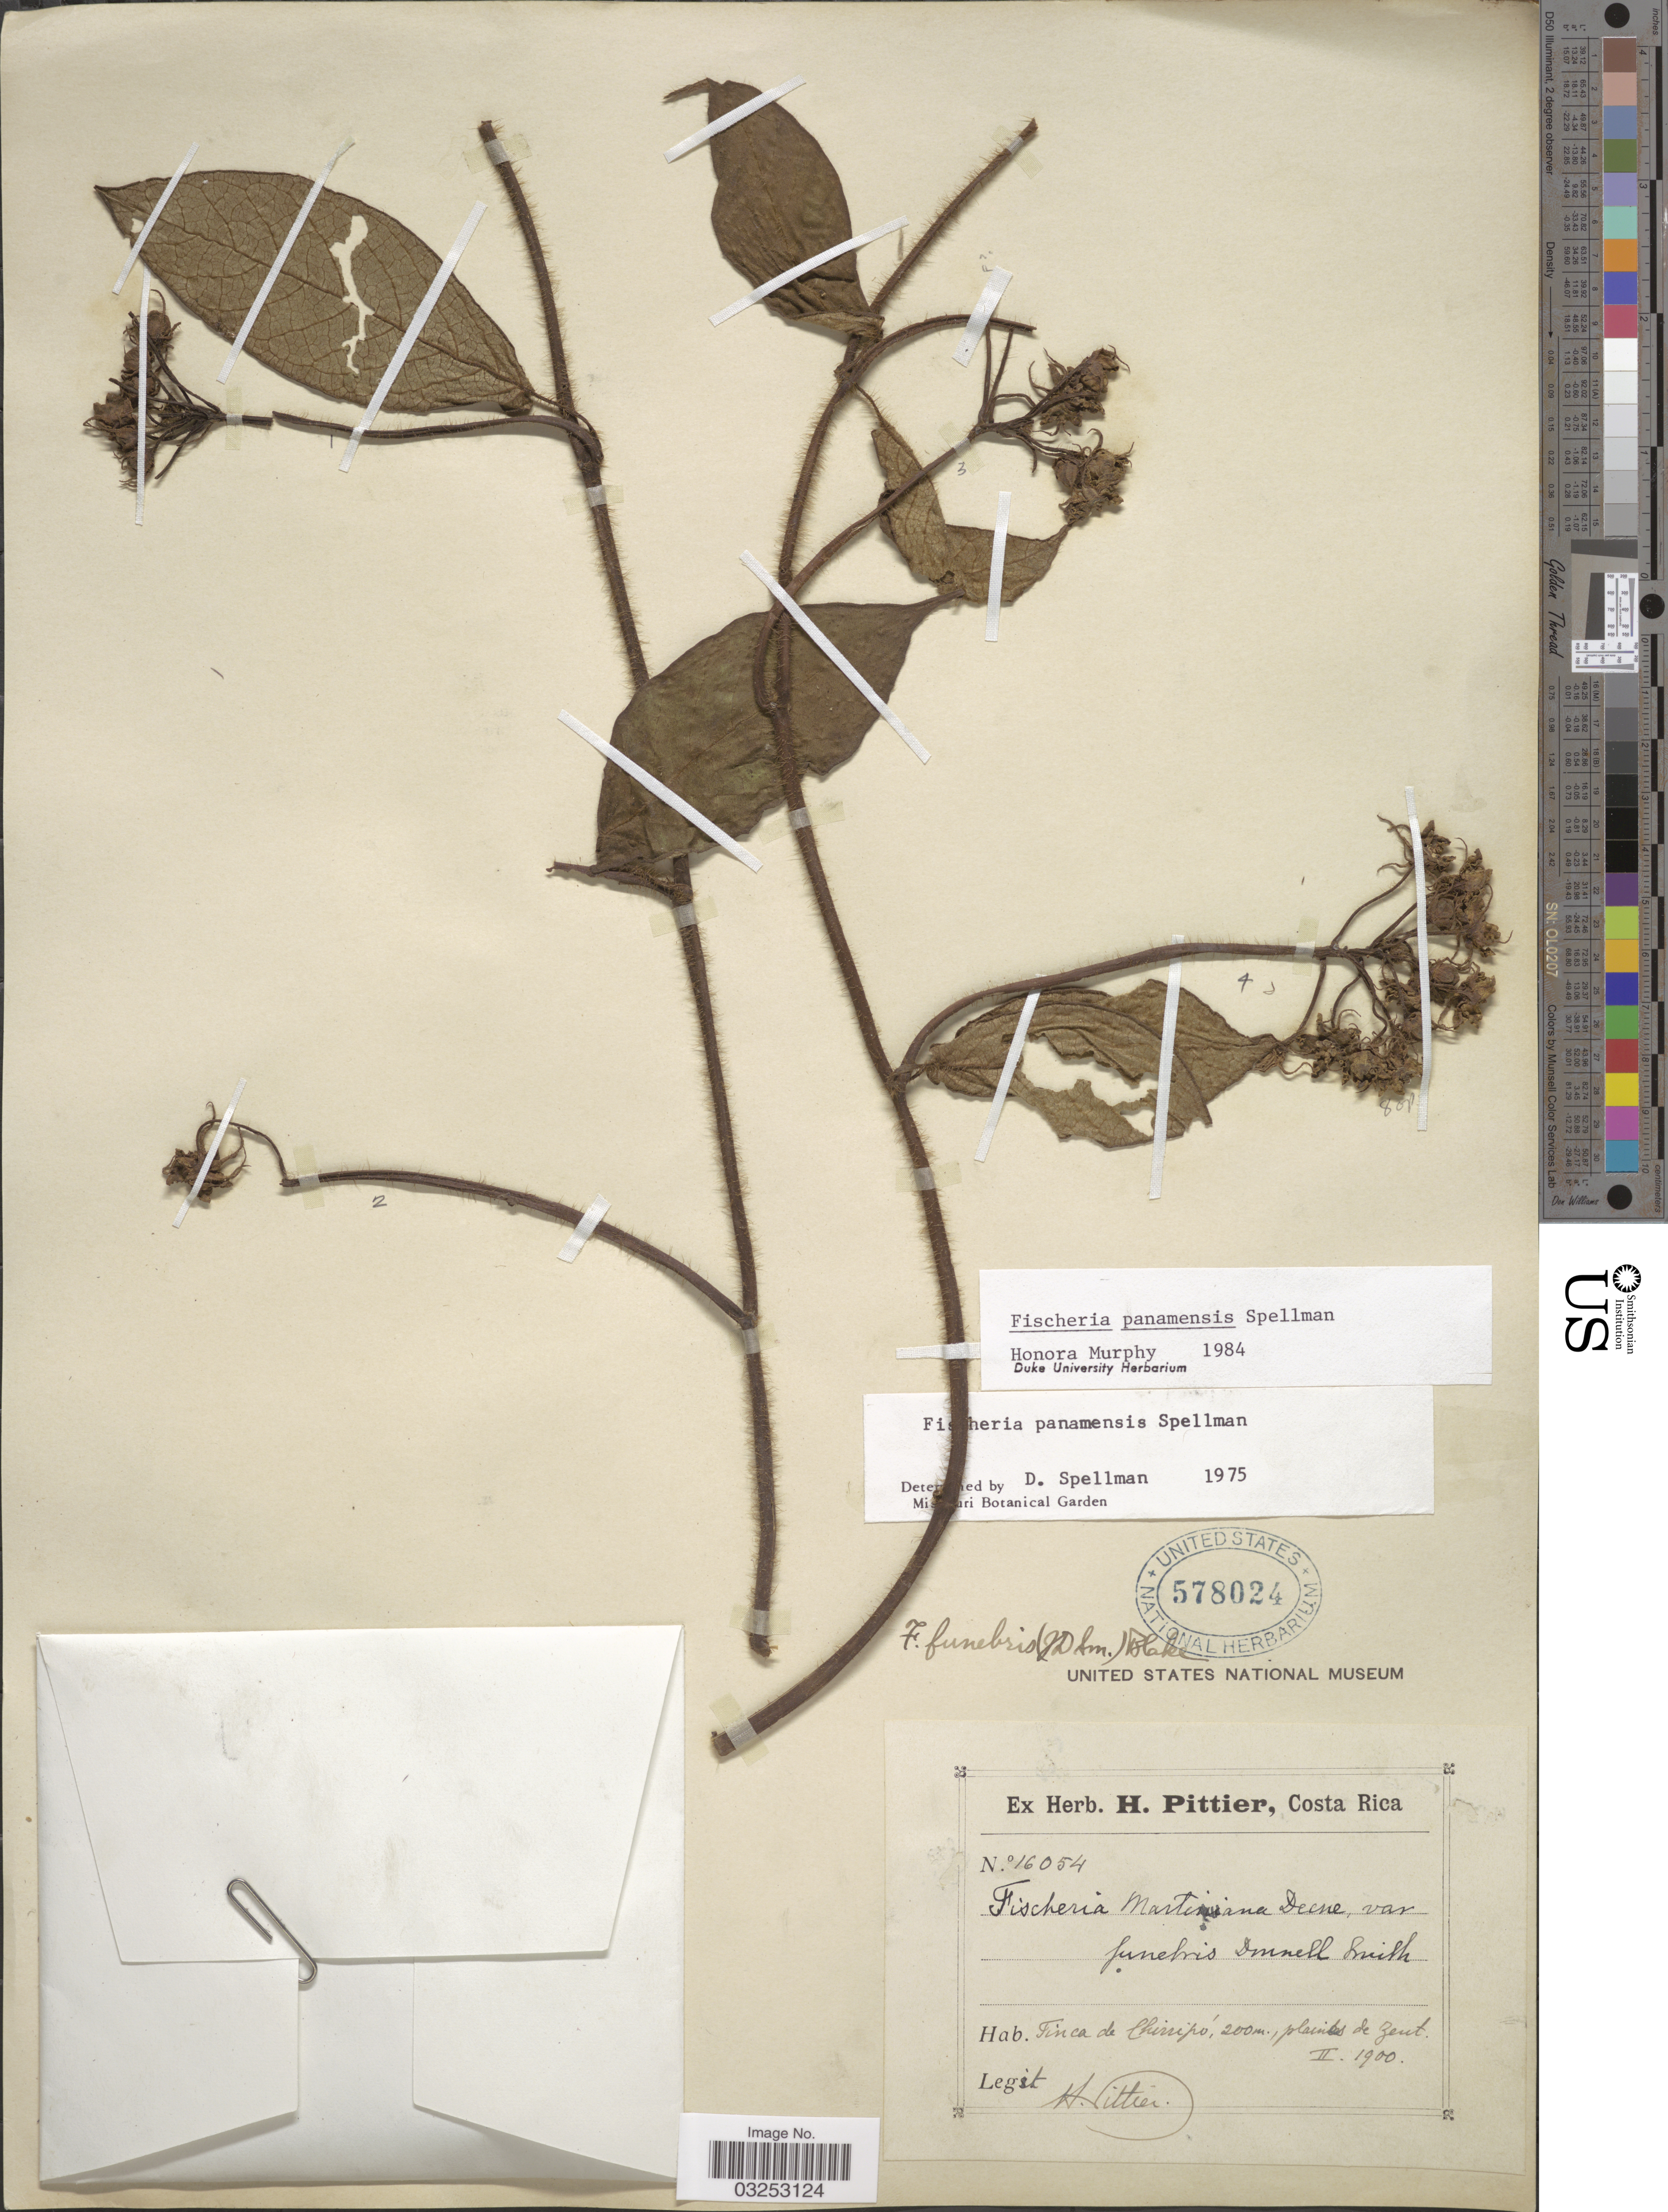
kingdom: Plantae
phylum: Tracheophyta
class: Magnoliopsida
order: Gentianales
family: Apocynaceae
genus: Fischeria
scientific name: Fischeria panamensis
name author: Spellman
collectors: H. F. Pittier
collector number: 16054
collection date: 1900-02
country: Costa Rica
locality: Finca de Chiripó, plaines de Zent.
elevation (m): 200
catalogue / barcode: US 578024